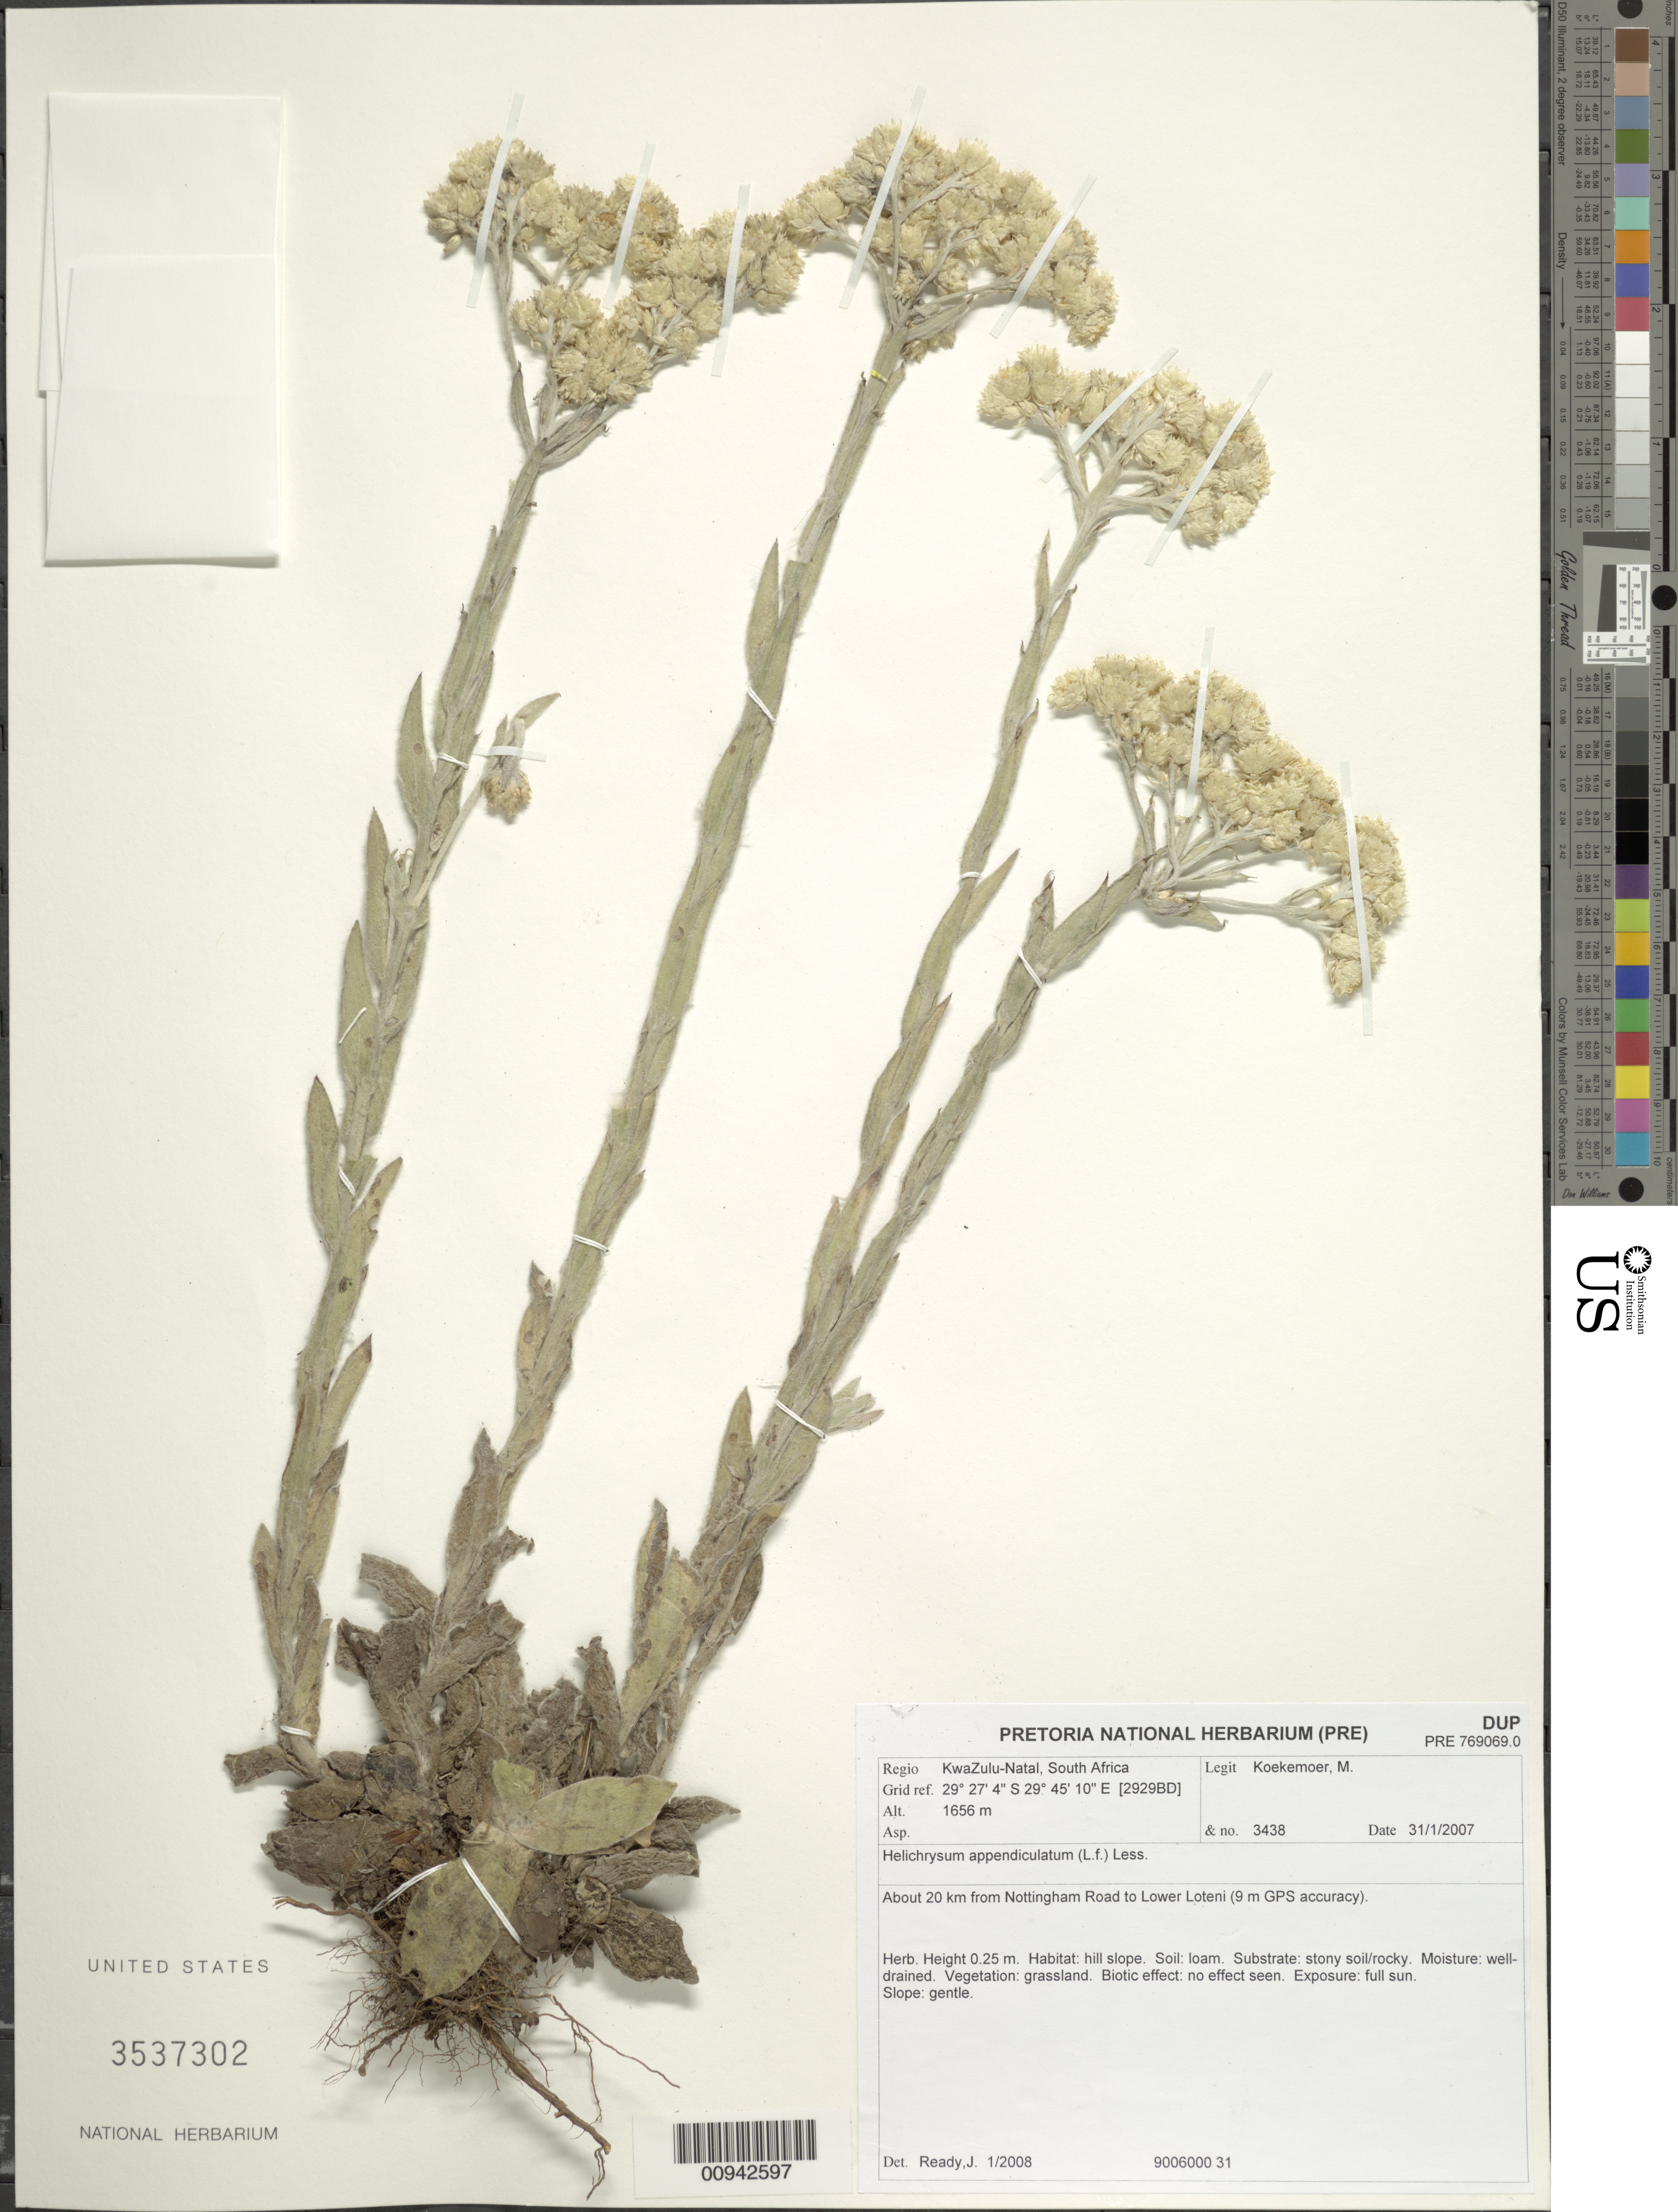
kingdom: Plantae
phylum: Tracheophyta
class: Magnoliopsida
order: Asterales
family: Asteraceae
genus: Helichrysum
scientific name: Helichrysum appendiculatum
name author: (L. f.) Less.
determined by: Ready, J.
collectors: M. Koekemoer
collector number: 3438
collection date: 2007-01-31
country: South Africa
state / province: KwaZulu-Natal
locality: Nottingham Road to Lower Loteni, about 20 km from (9m GPS accuracy)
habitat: Hill slope. Loam. Stony soil/rocky. Well-drained. Grassland. Full sun. Gentle slope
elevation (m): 1656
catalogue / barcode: US 3537302